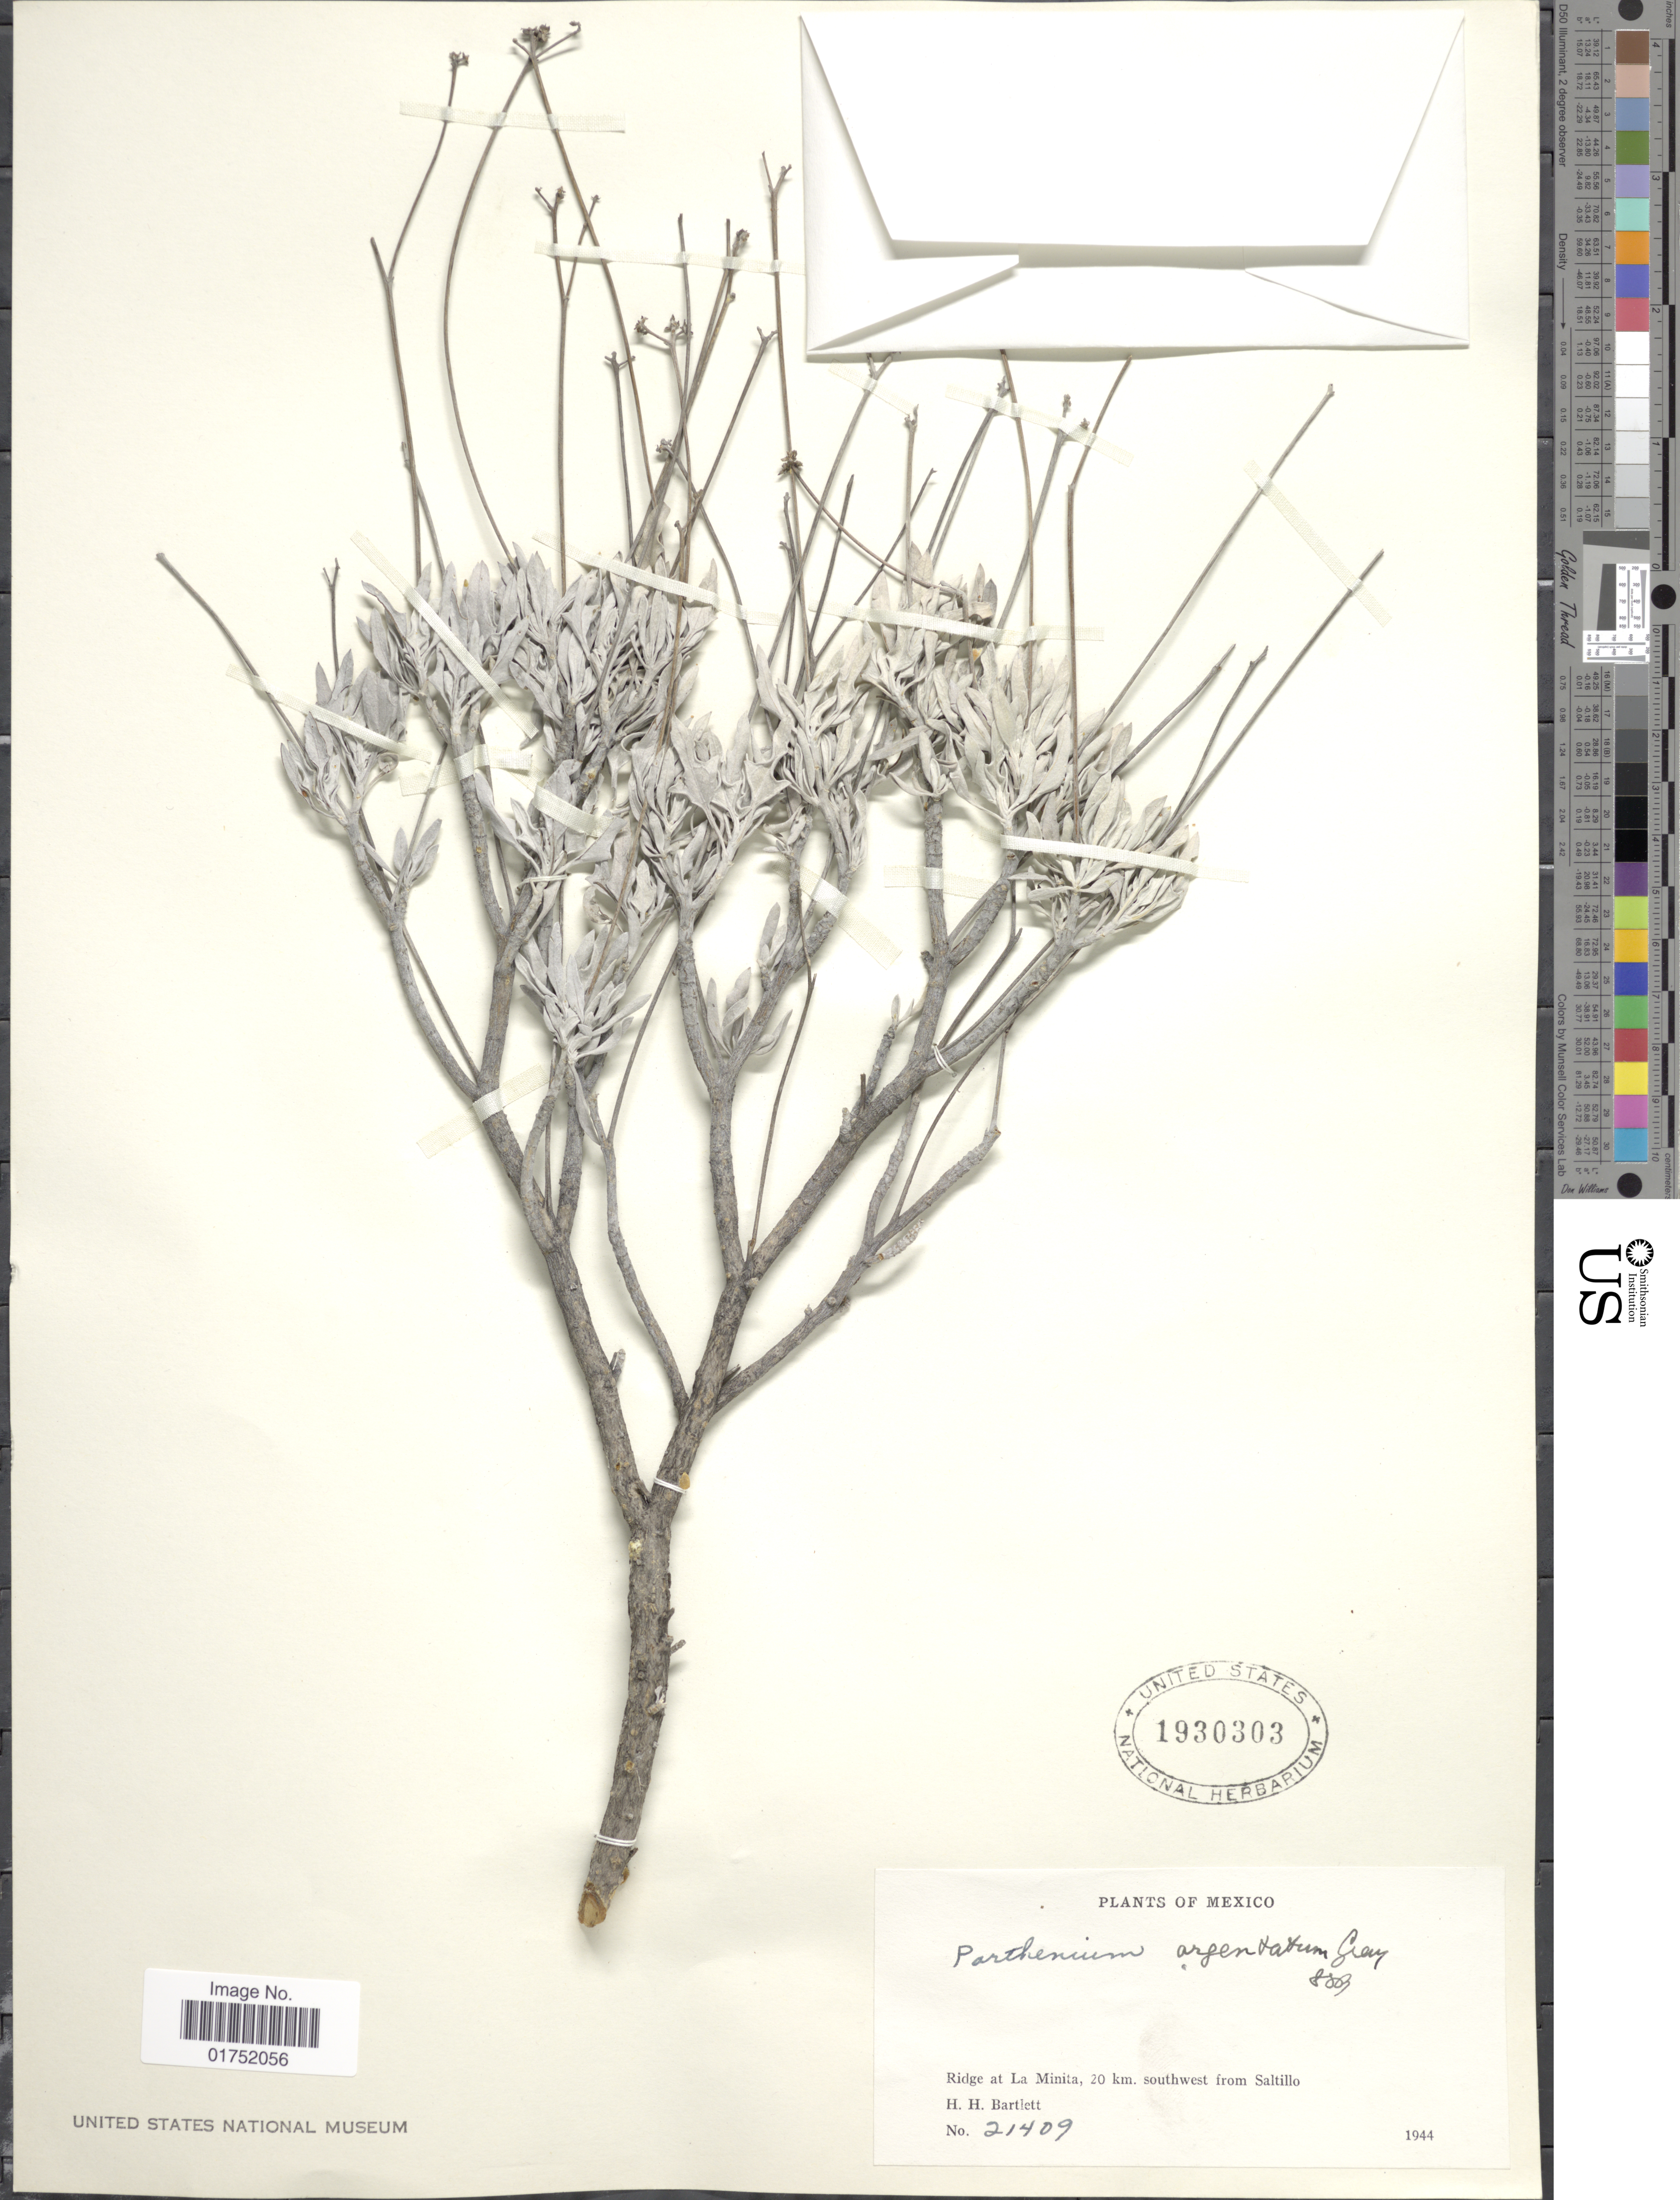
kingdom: Plantae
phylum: Tracheophyta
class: Magnoliopsida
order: Asterales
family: Asteraceae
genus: Parthenium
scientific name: Parthenium argentatum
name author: A. Gray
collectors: H. H. Bartlett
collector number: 21409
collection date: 1944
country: Mexico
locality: Ridge at La Minita, 20 km southwest from Saltillo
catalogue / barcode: US 1930303